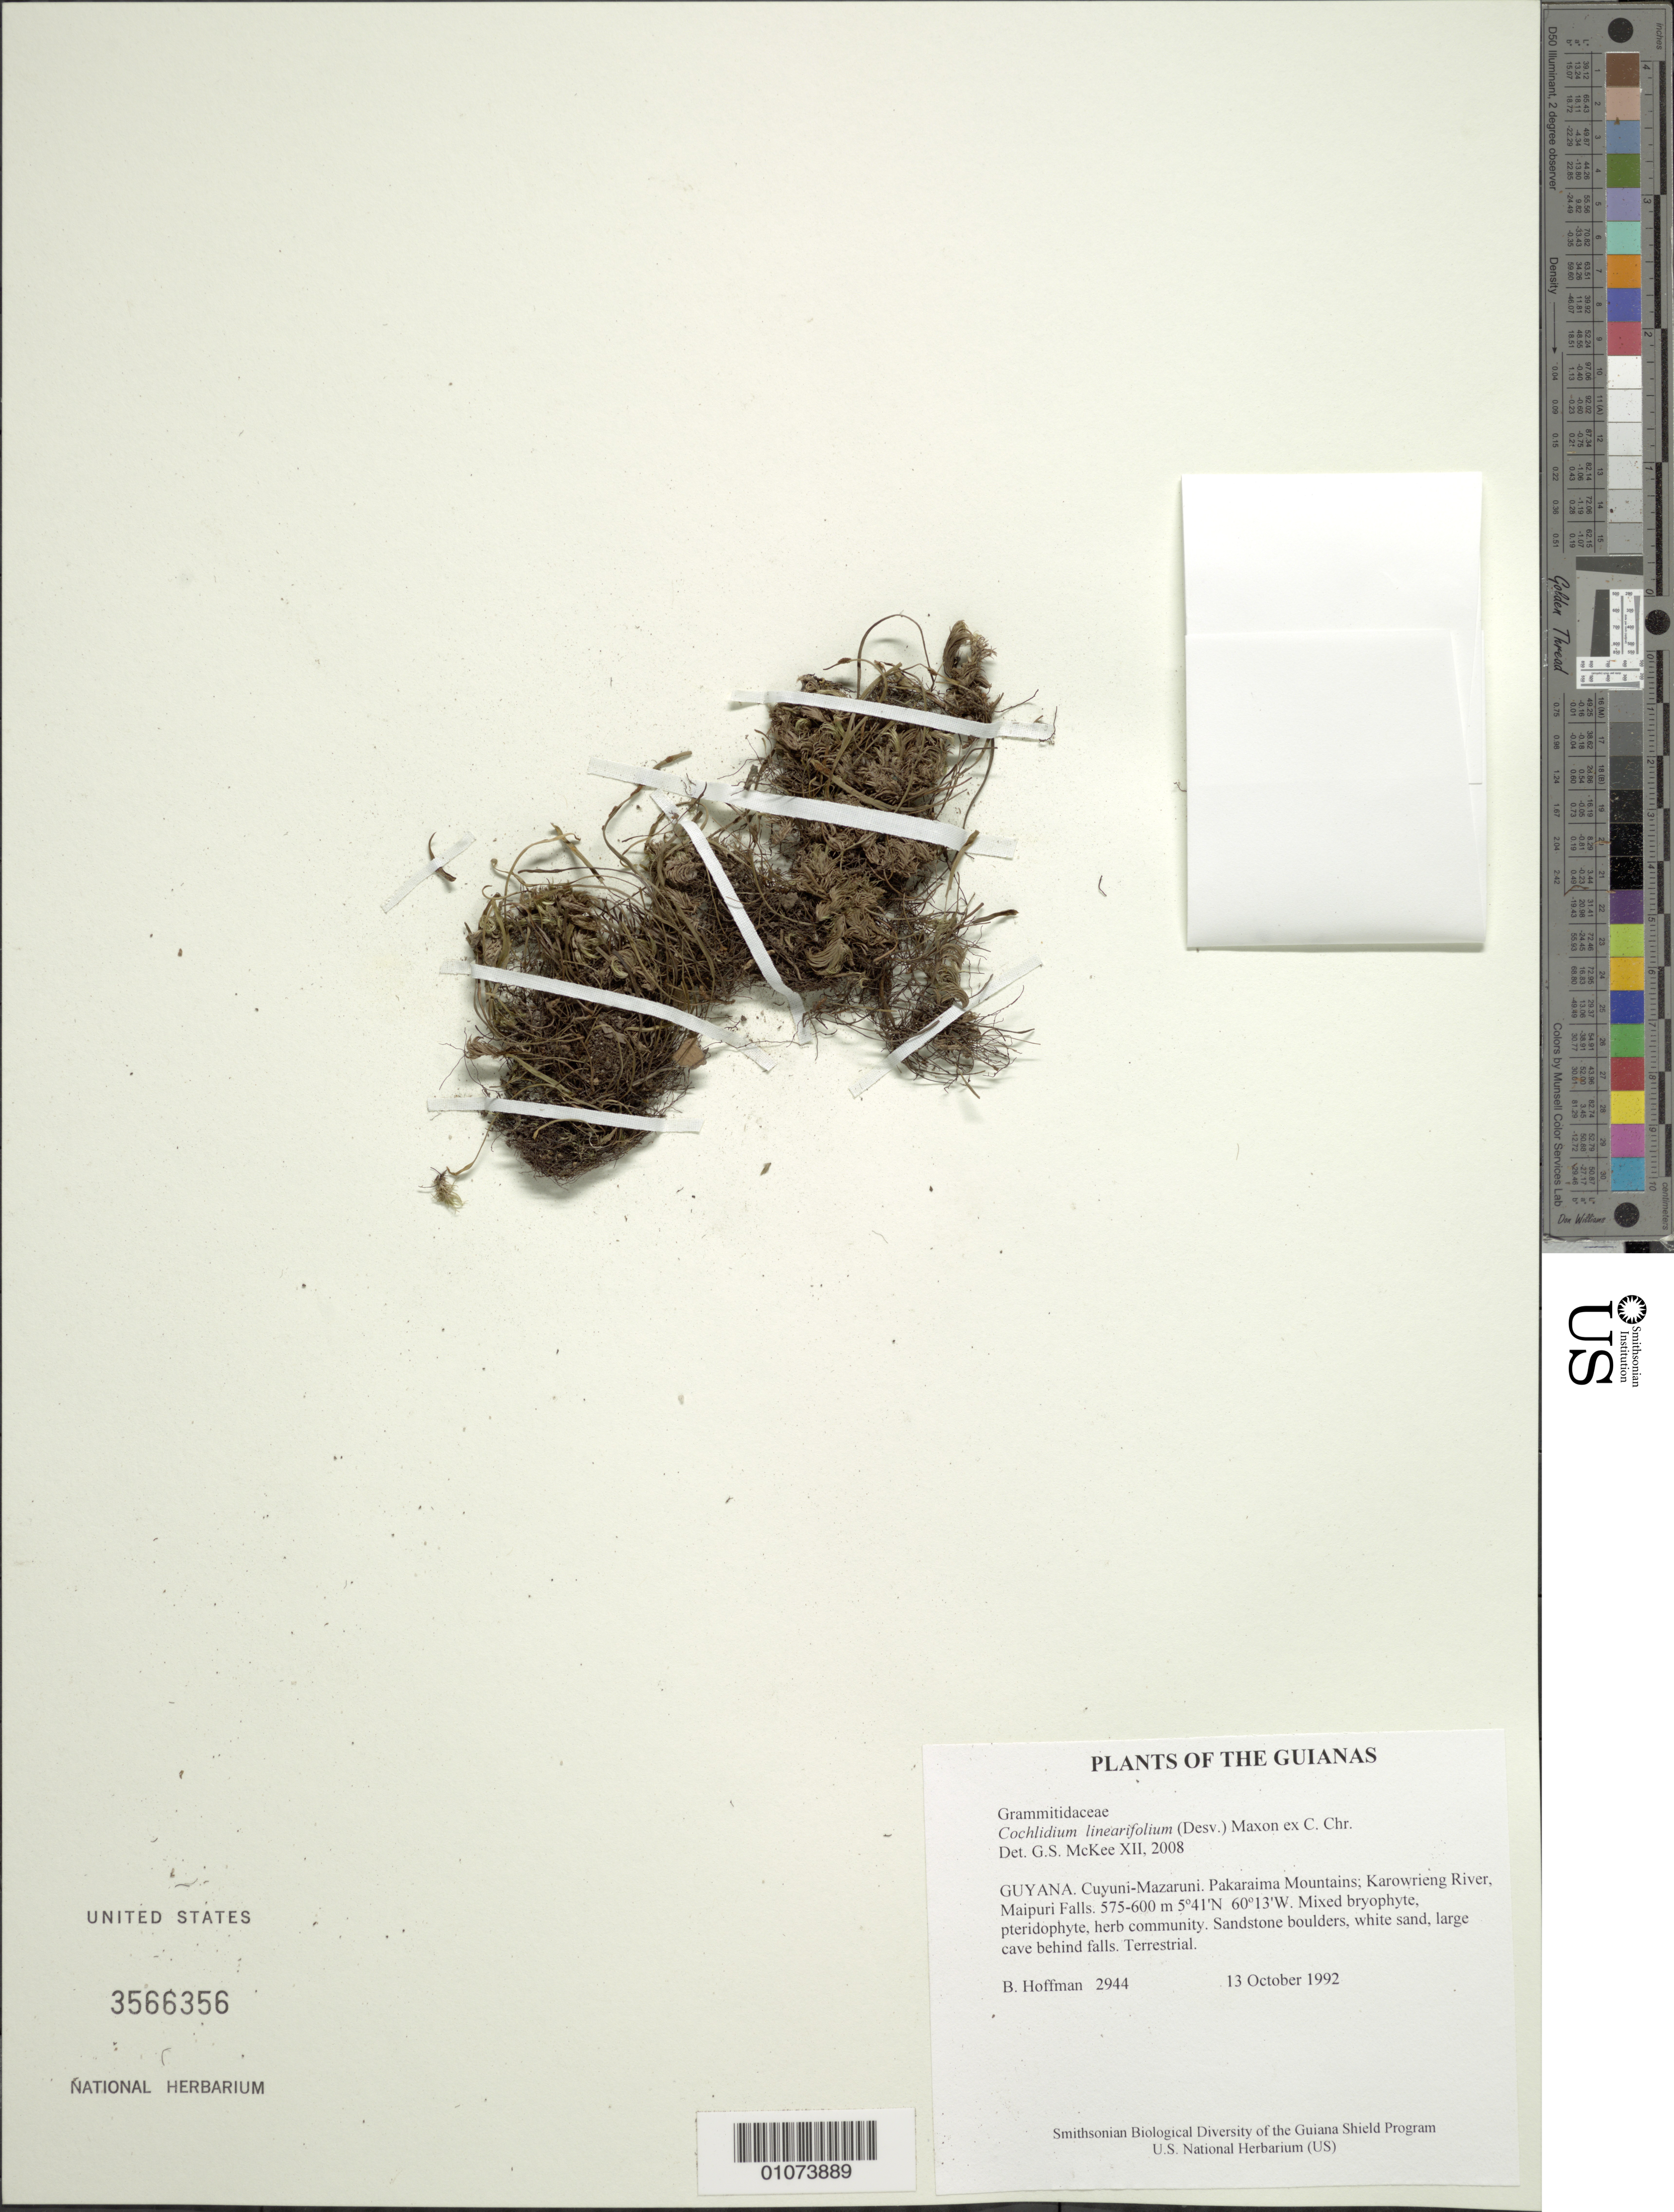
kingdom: Plantae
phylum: Tracheophyta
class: Polypodiopsida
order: Polypodiales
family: Polypodiaceae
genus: Cochlidium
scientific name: Cochlidium linearifolium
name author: (Desv.) Maxon ex C. Chr.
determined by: McKee, G. S., (US), NMNH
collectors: B. Hoffman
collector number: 2944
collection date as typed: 13 October 1992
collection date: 1992-10-13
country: Guyana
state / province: Cuyuni-Mazaruni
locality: Pakaraima Mountains; Karowrieng River, Maipuri Falls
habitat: Mixed bryophyte, pteridophyte, herb community. Sandstone boulders, white sand, large cave behind falls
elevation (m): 575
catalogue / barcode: US 3566356